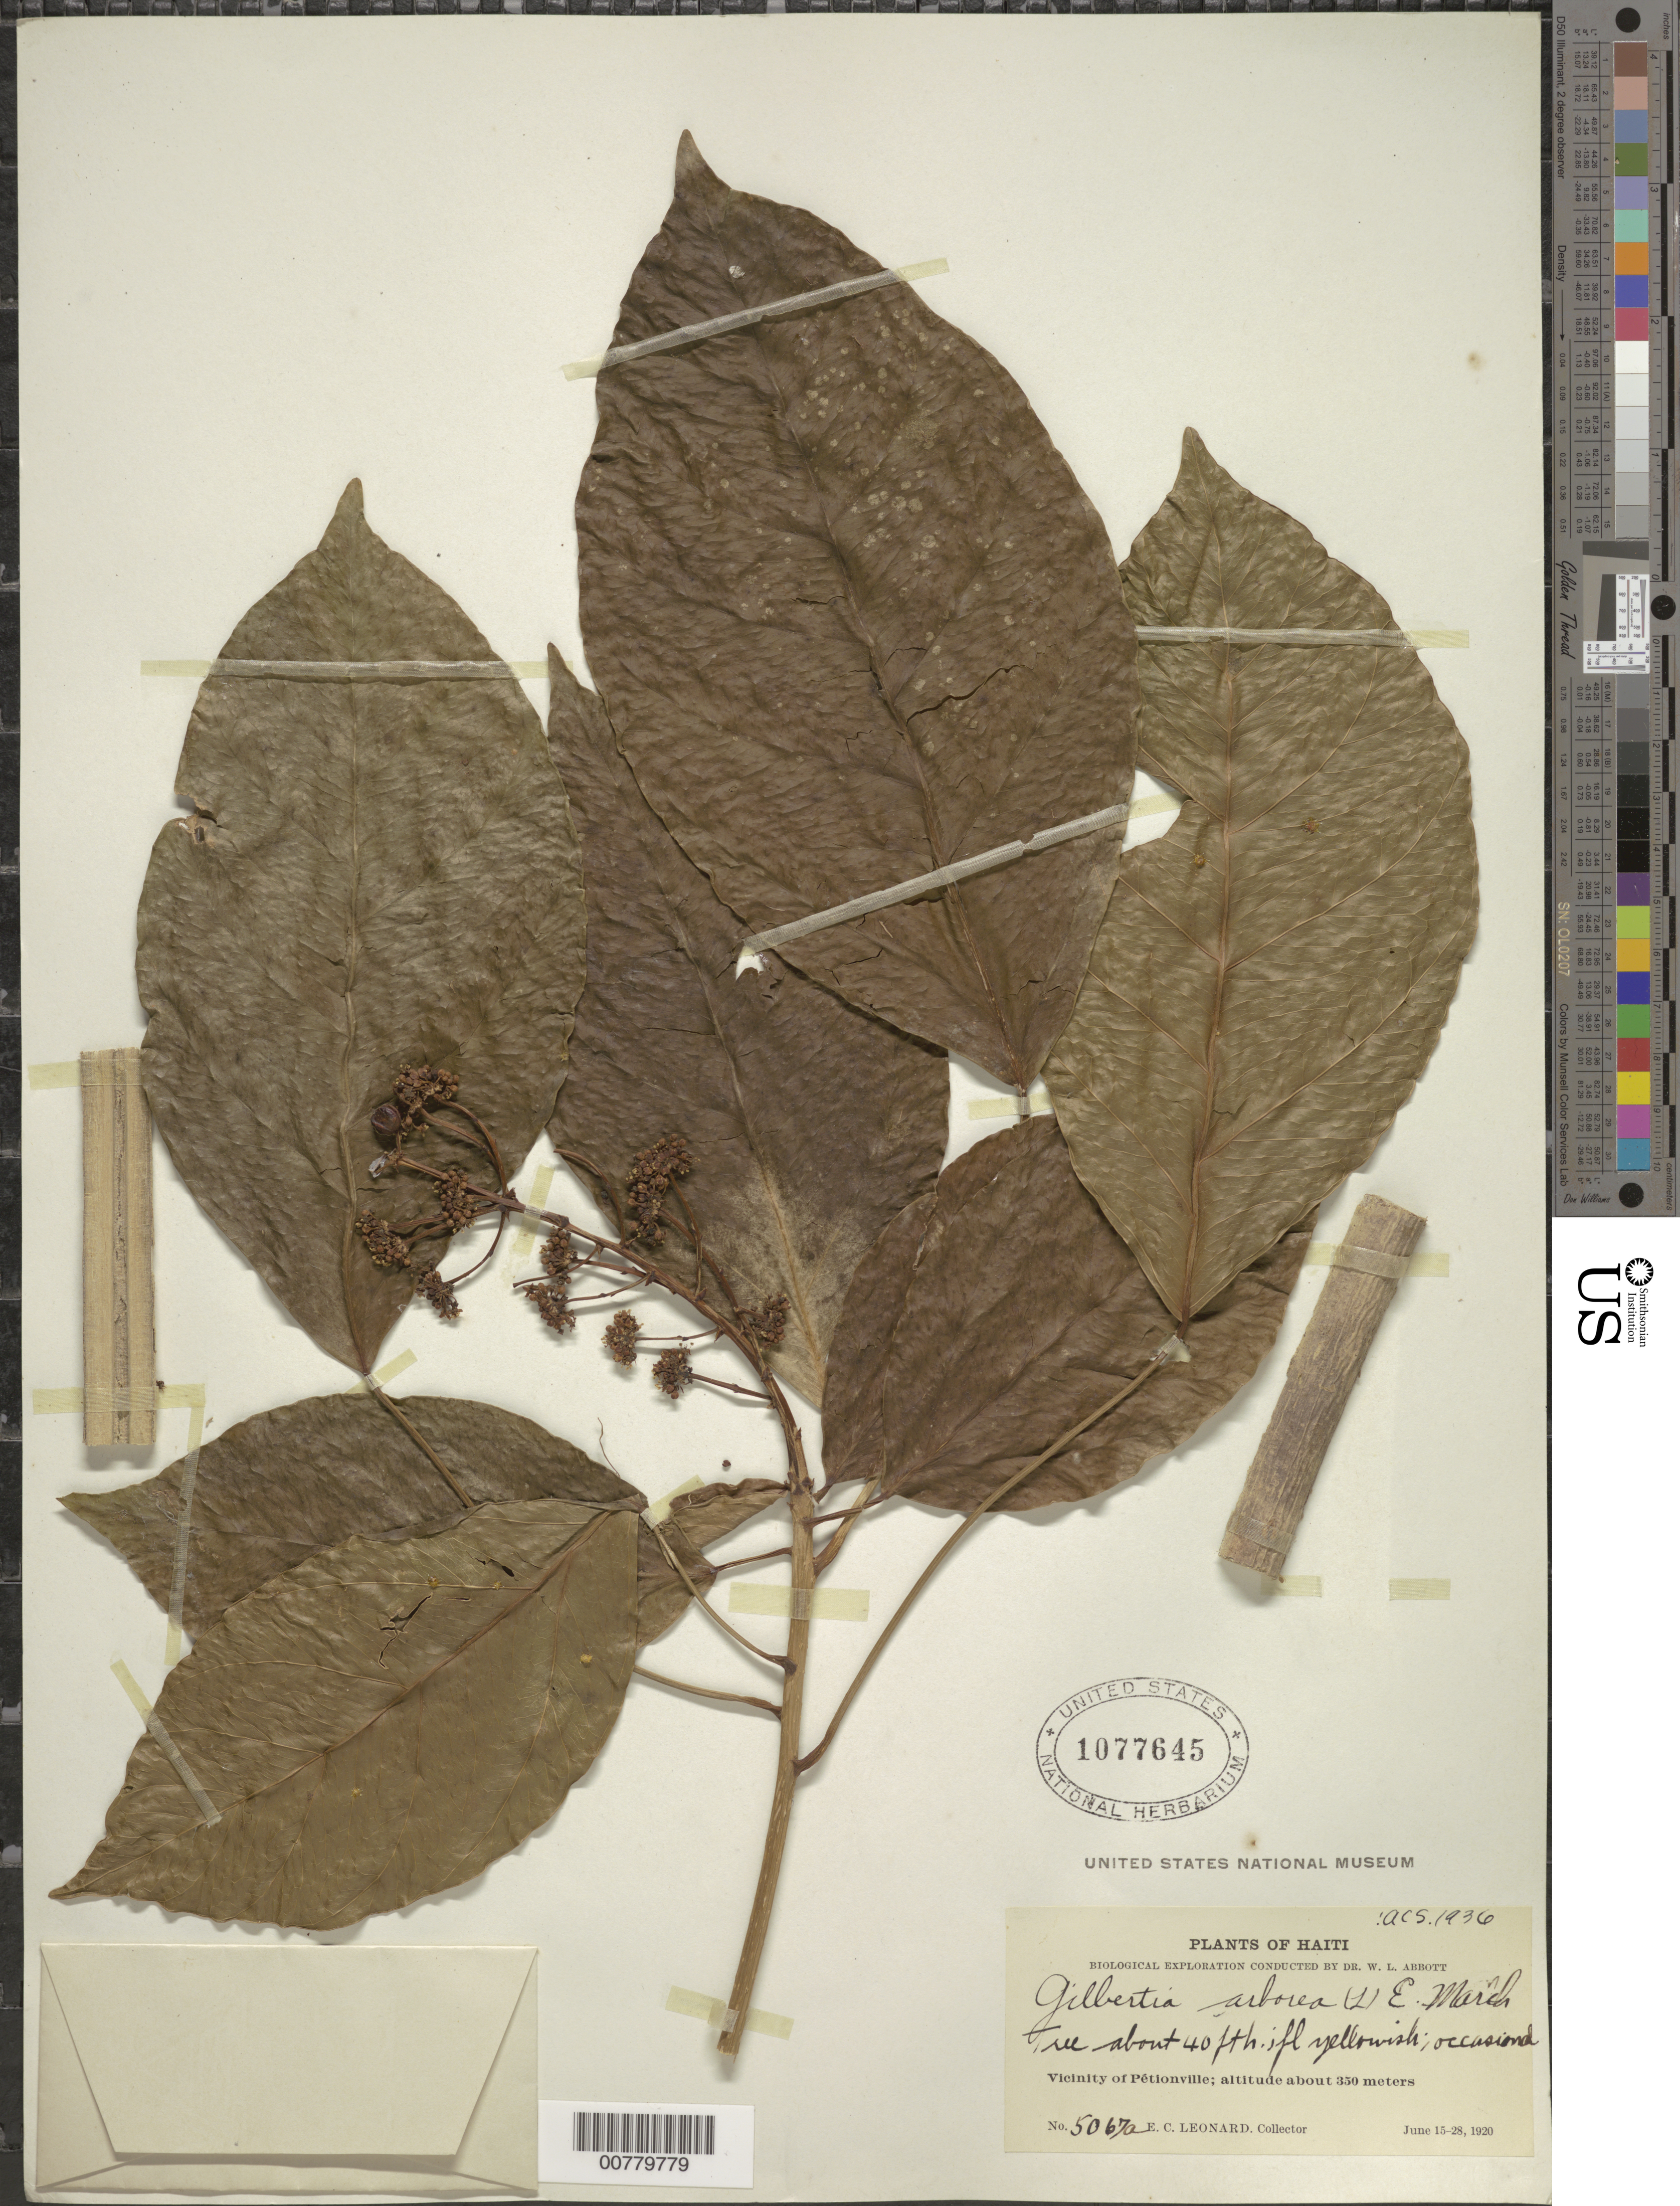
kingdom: Plantae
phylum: Tracheophyta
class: Magnoliopsida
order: Apiales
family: Araliaceae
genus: Dendropanax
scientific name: Dendropanax arboreus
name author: (L.) Decne. & Planch.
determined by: Smith, A. C.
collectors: E. C. Leonard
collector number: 5067a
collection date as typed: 15 Jun 1920 to 28 Jun 1920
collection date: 1920-06-15/1920-06-28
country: Haiti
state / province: Ouest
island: Hispaniola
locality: Vicinity of Pétionville.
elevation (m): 350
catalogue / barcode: US 1077645